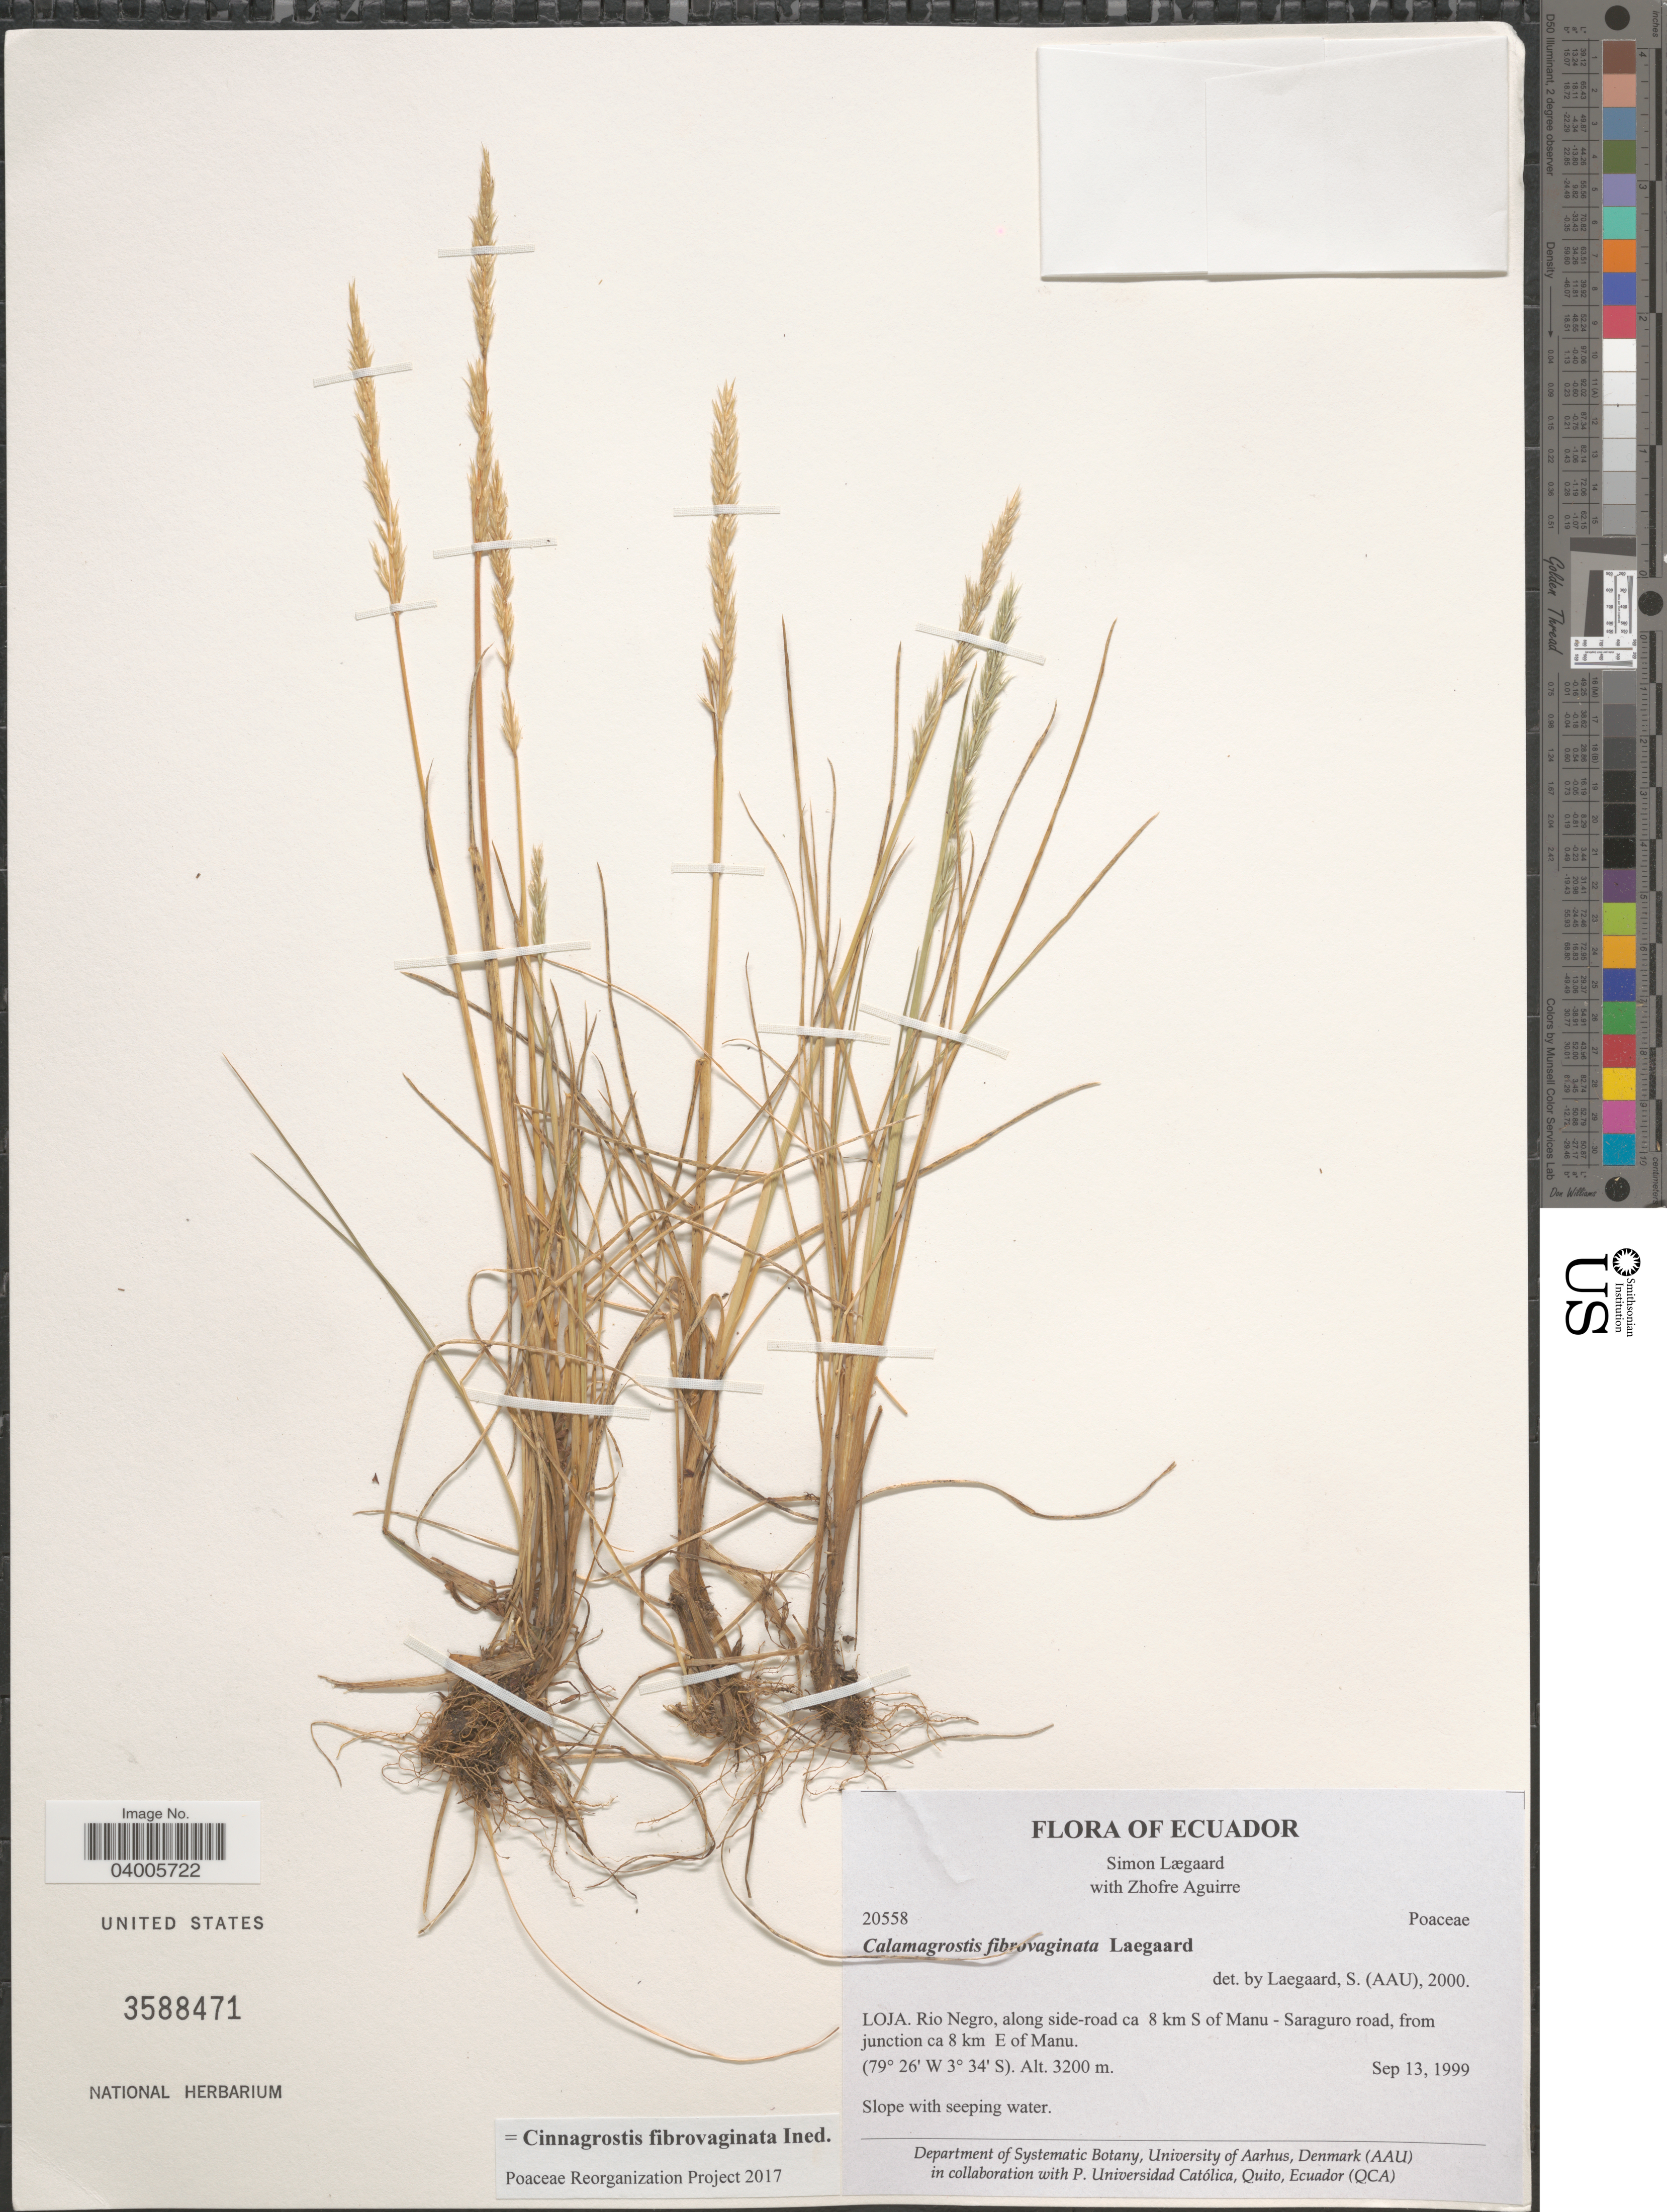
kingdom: Plantae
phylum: Tracheophyta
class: Liliopsida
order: Poales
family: Poaceae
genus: Cinnagrostis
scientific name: Cinnagrostis coarctata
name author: (Kunth) P.M. Peterson et al.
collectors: S. Lægaard & Z. Aguirre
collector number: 20558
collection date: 1999-09-13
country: Ecuador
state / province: Loja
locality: Rio Negro, along side-road ca 8 km S of Manu - Saraguro road, from junction ca 8 km E of Manu.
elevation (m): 3200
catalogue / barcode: US 3588471